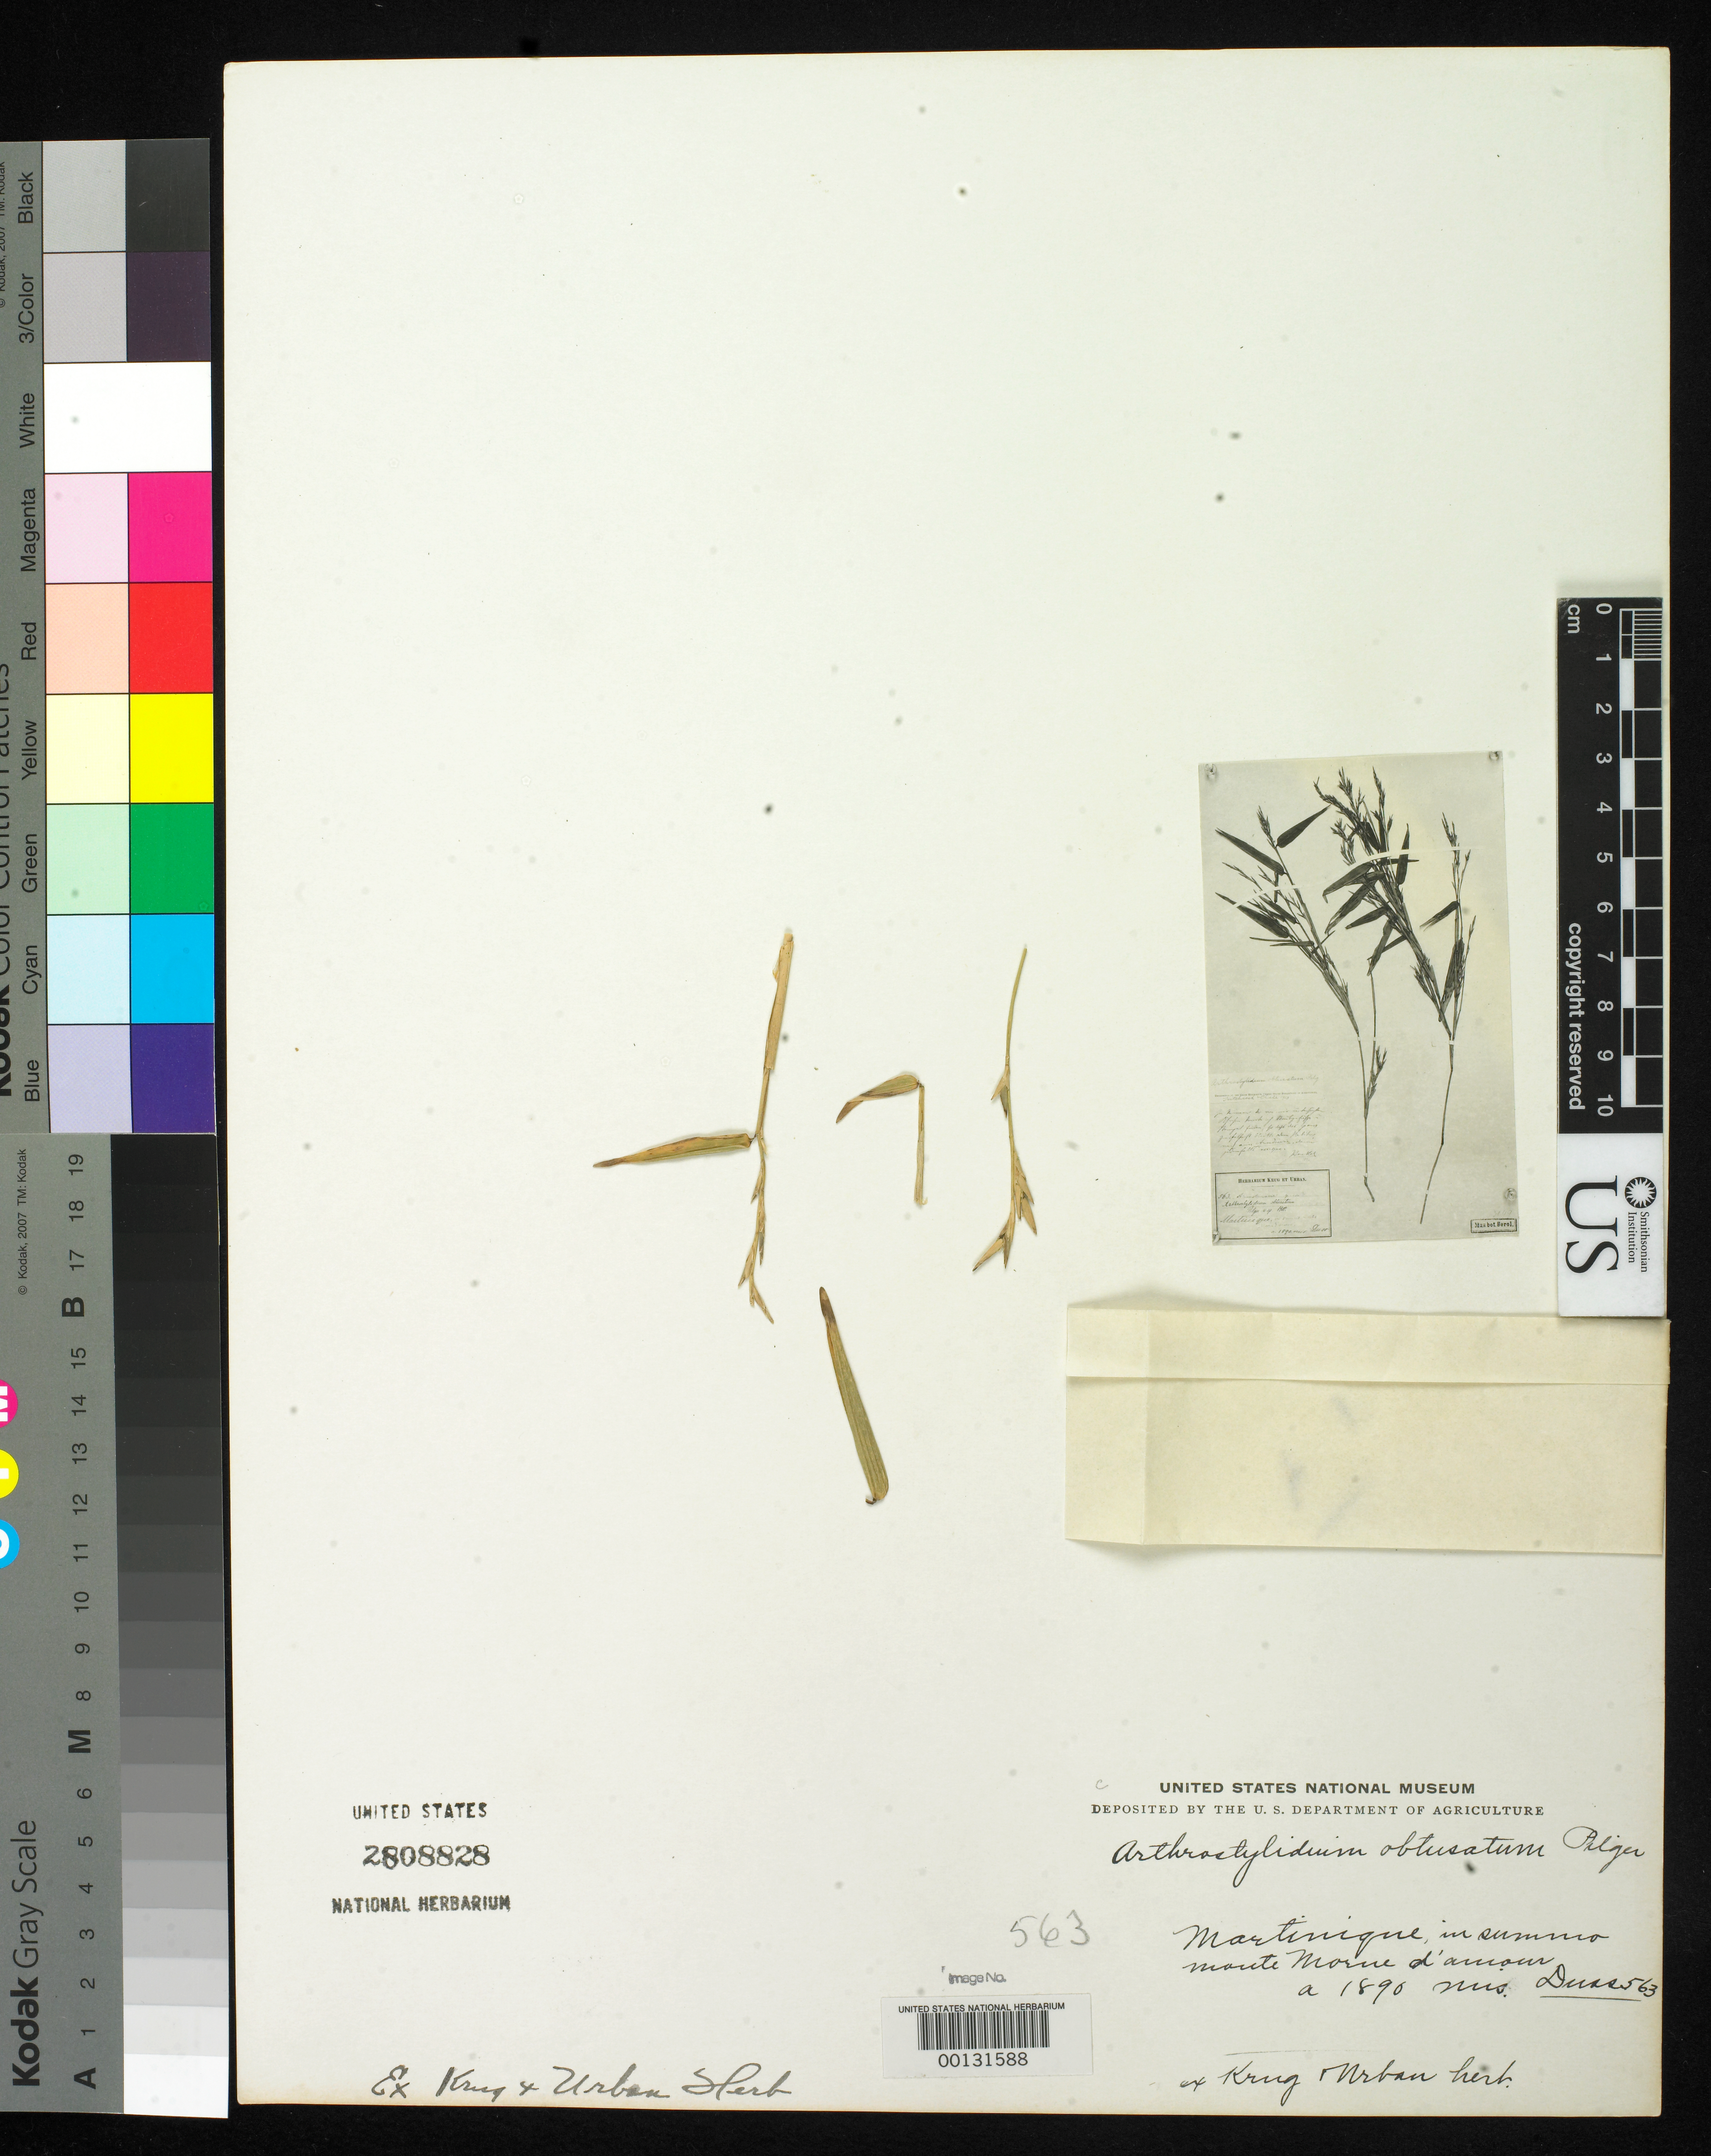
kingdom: Plantae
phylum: Tracheophyta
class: Liliopsida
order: Poales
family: Poaceae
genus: Arthrostylidium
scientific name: Arthrostylidium obtusatum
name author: Pilg. in Urb.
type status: Syntype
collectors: Père Duss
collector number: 563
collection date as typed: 1890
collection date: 1890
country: Martinique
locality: Monte Morne D'Amour.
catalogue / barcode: US 2808828